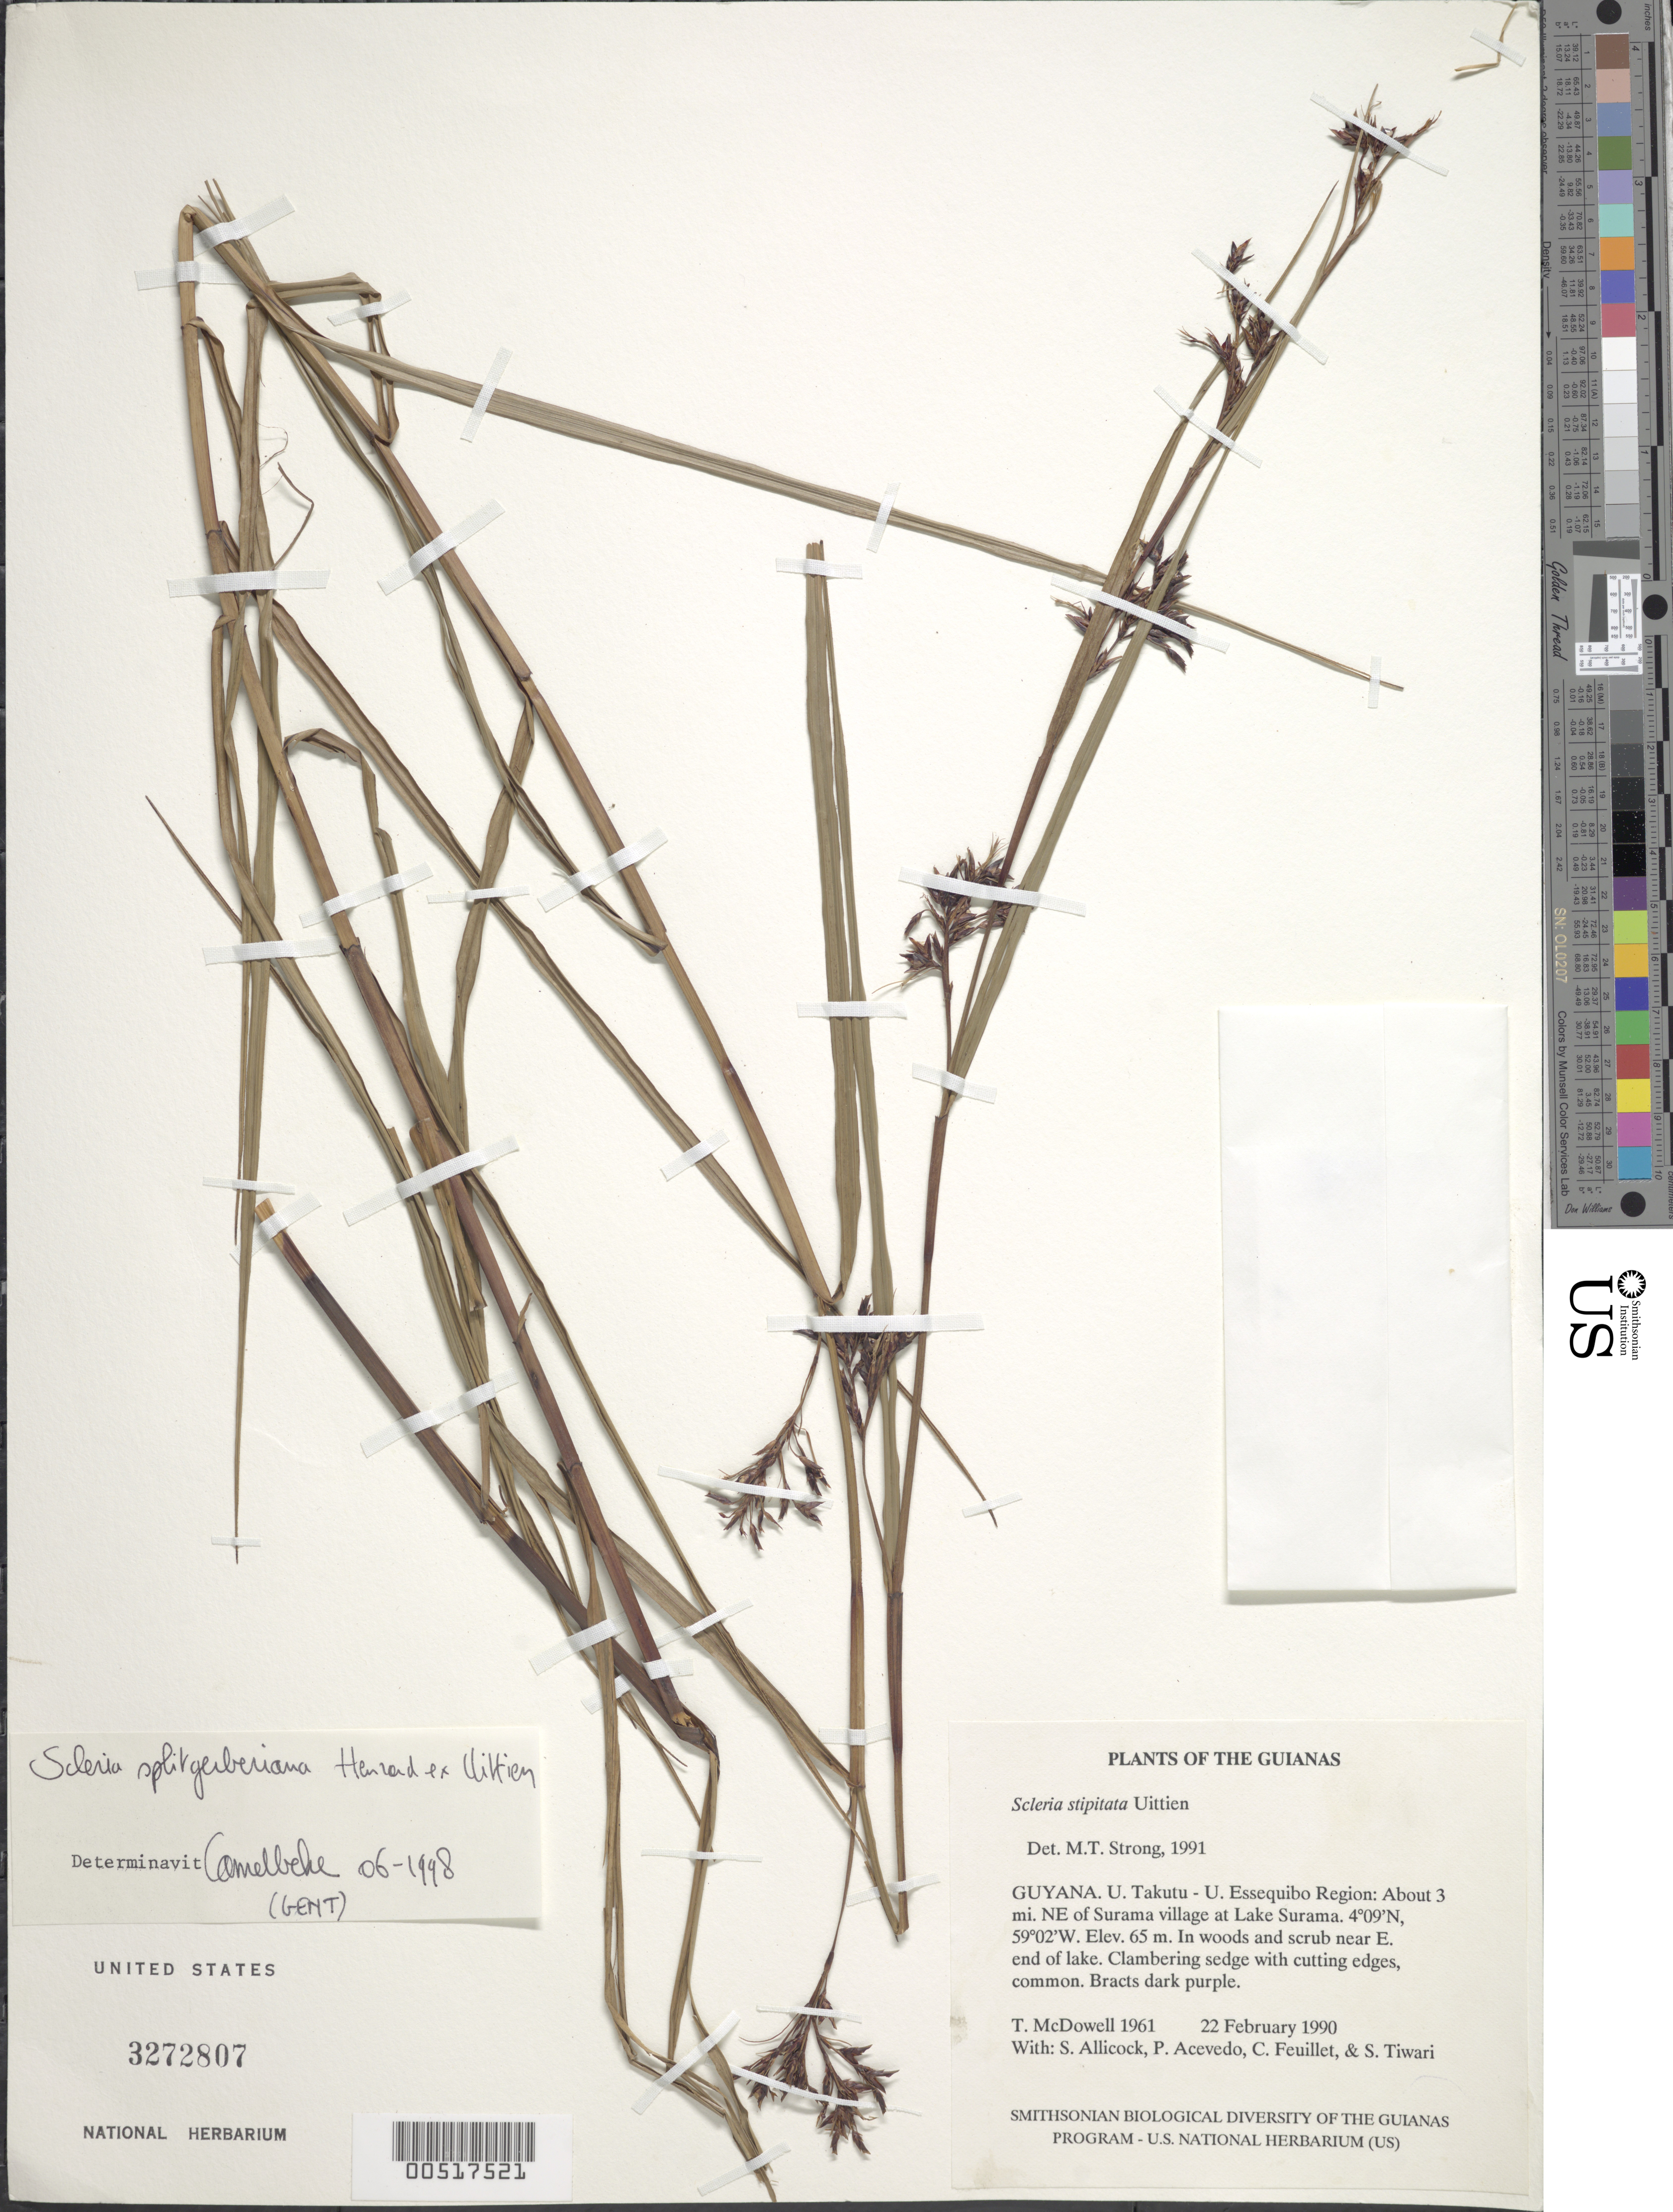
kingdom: Plantae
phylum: Tracheophyta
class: Liliopsida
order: Poales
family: Cyperaceae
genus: Scleria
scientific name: Scleria splitgerberiana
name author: Henr. ex Uittien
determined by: Camelbeke, K.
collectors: T. McDowell, S. Allicock, P. Acevedo-Rodr., C. Feuillet & S. Tiwari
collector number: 1961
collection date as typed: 22 February 1990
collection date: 1990-02-22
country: Guyana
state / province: U. Takutu-U. Essequibo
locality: About 3 mi. NE of Surama village, near eastern end of Lake Surama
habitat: Woods and scrub besides lake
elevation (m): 65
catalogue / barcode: US 3272807